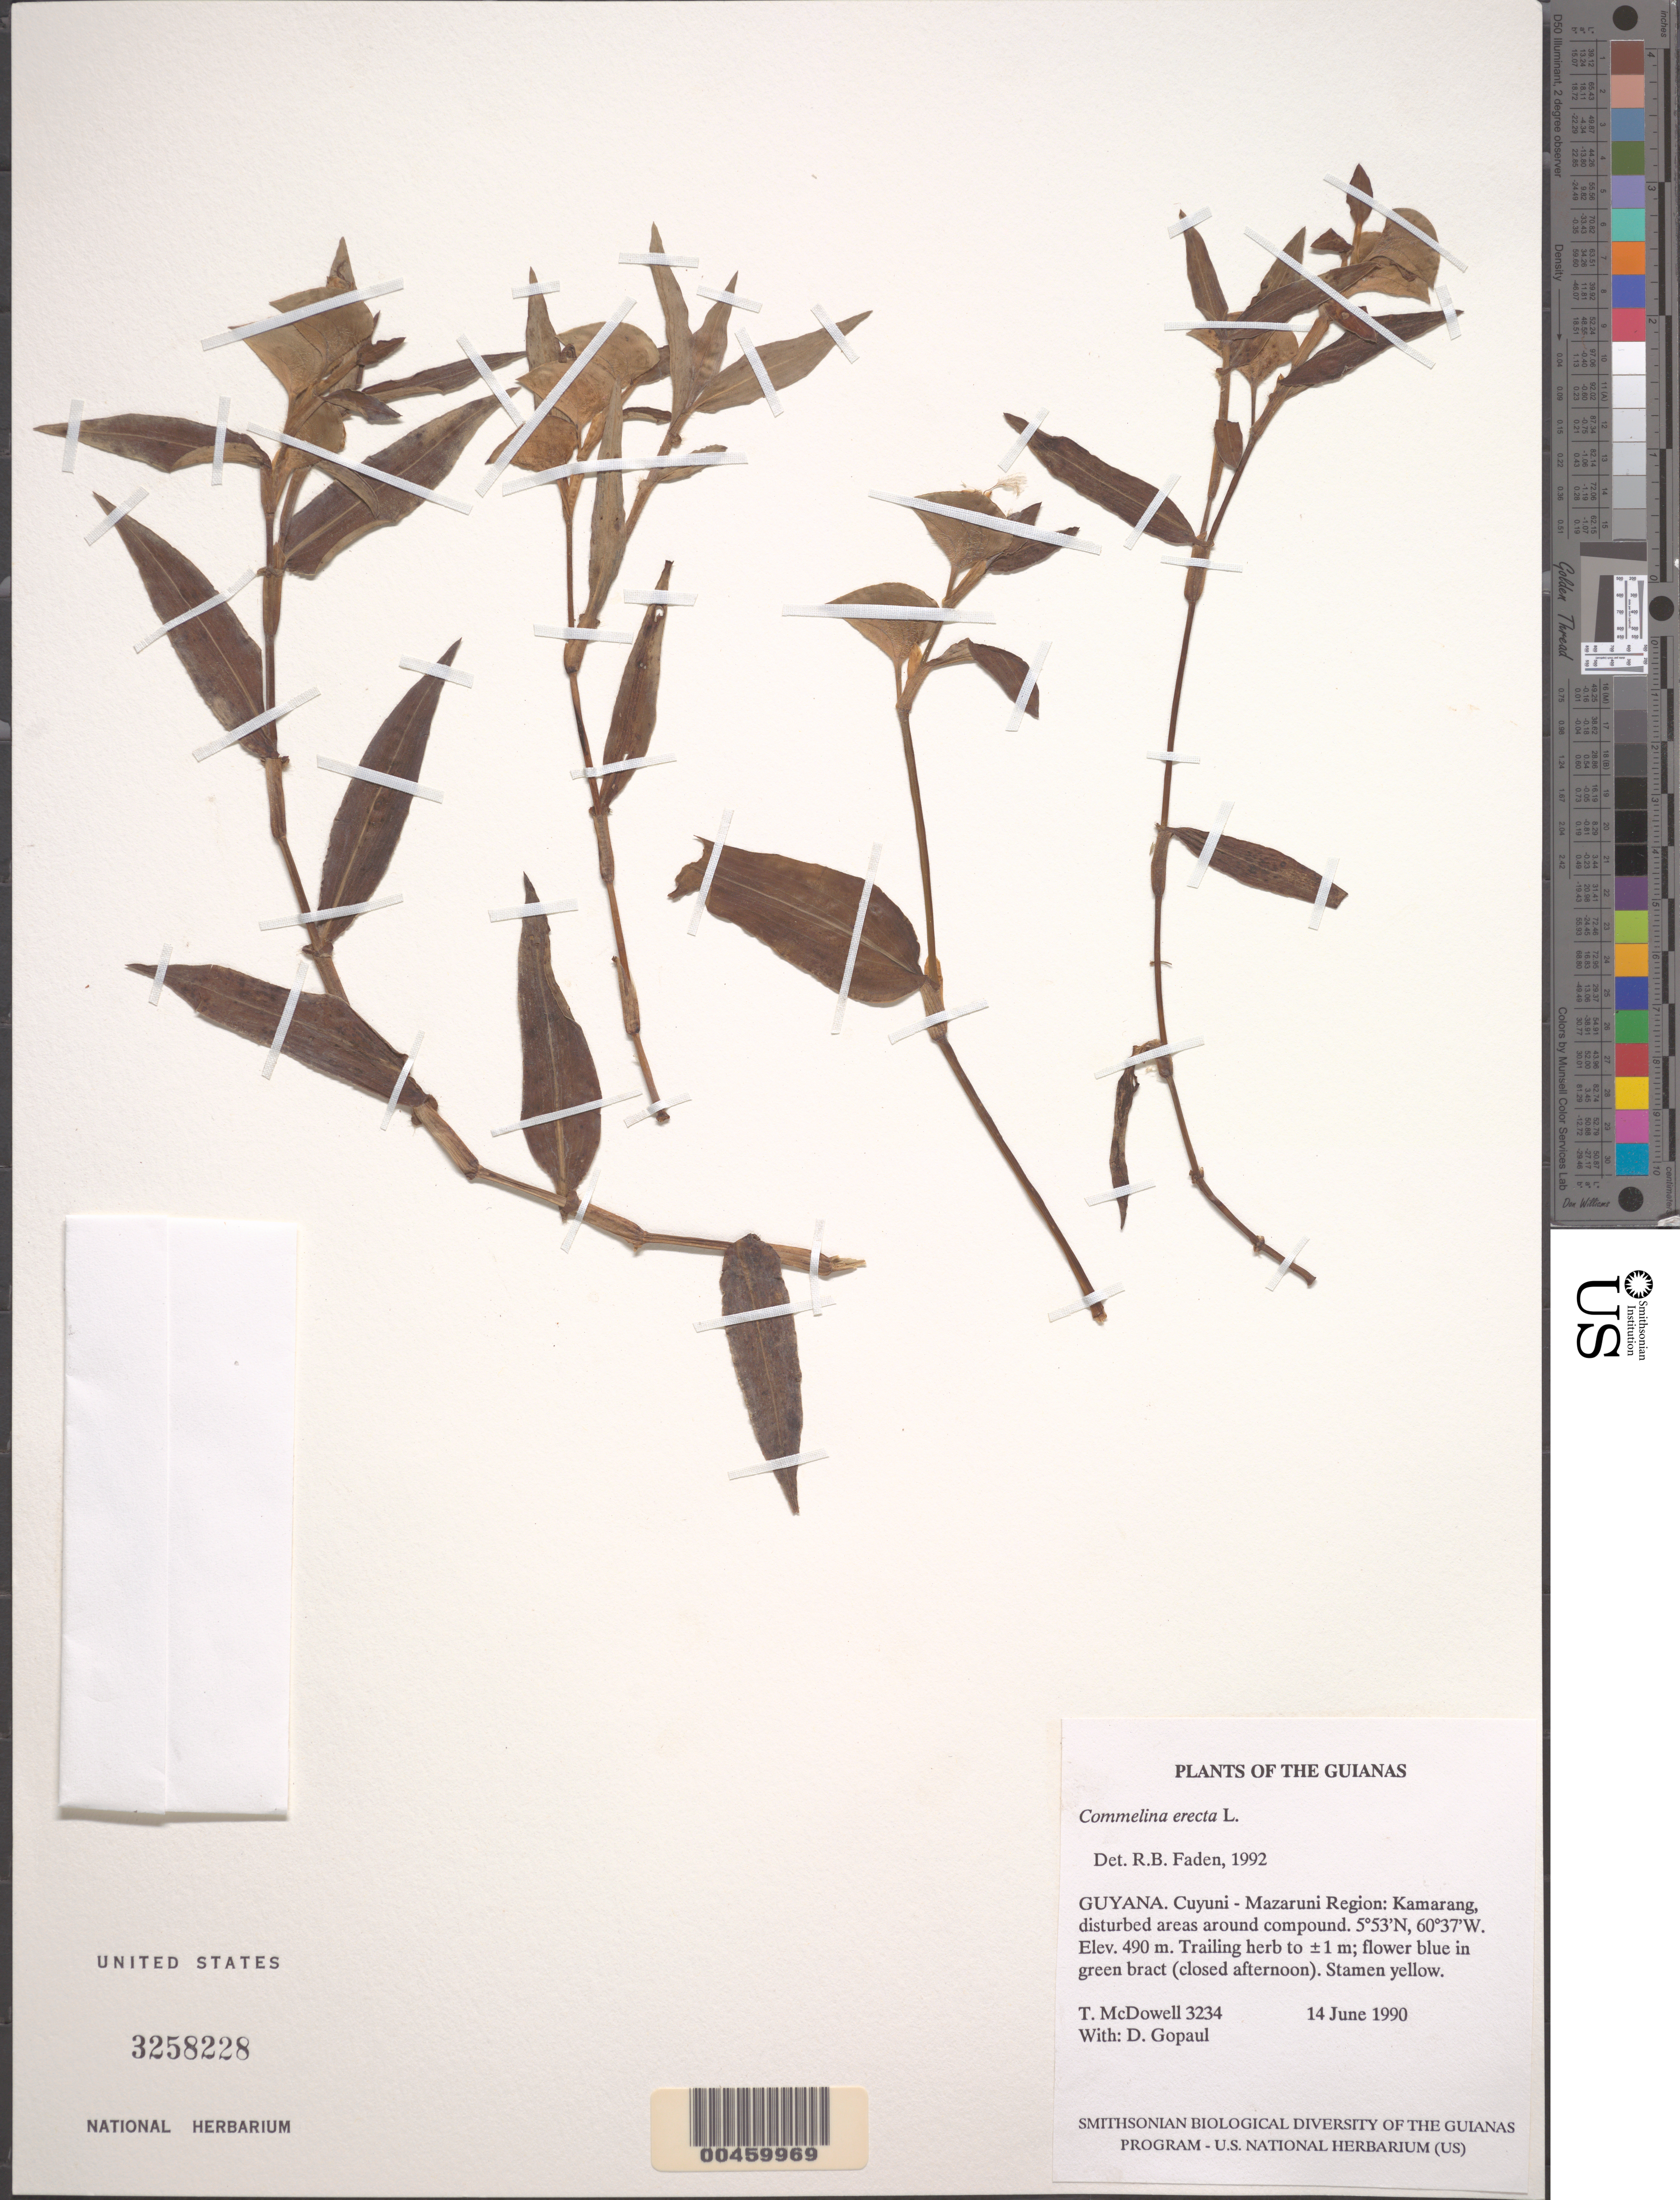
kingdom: Plantae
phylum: Tracheophyta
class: Liliopsida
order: Commelinales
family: Commelinaceae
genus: Commelina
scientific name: Commelina erecta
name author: L.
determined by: Faden, Robert B., (US), Smithsonian Institution - National Museum of Natural History (UNITED STATES)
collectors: T. Mcdowell & D. Gopaul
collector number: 3234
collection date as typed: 14 Jun 1990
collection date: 1990-06-14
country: Guyana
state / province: Cuyuni-mazaruni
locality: Kamarang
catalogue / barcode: US 3258228